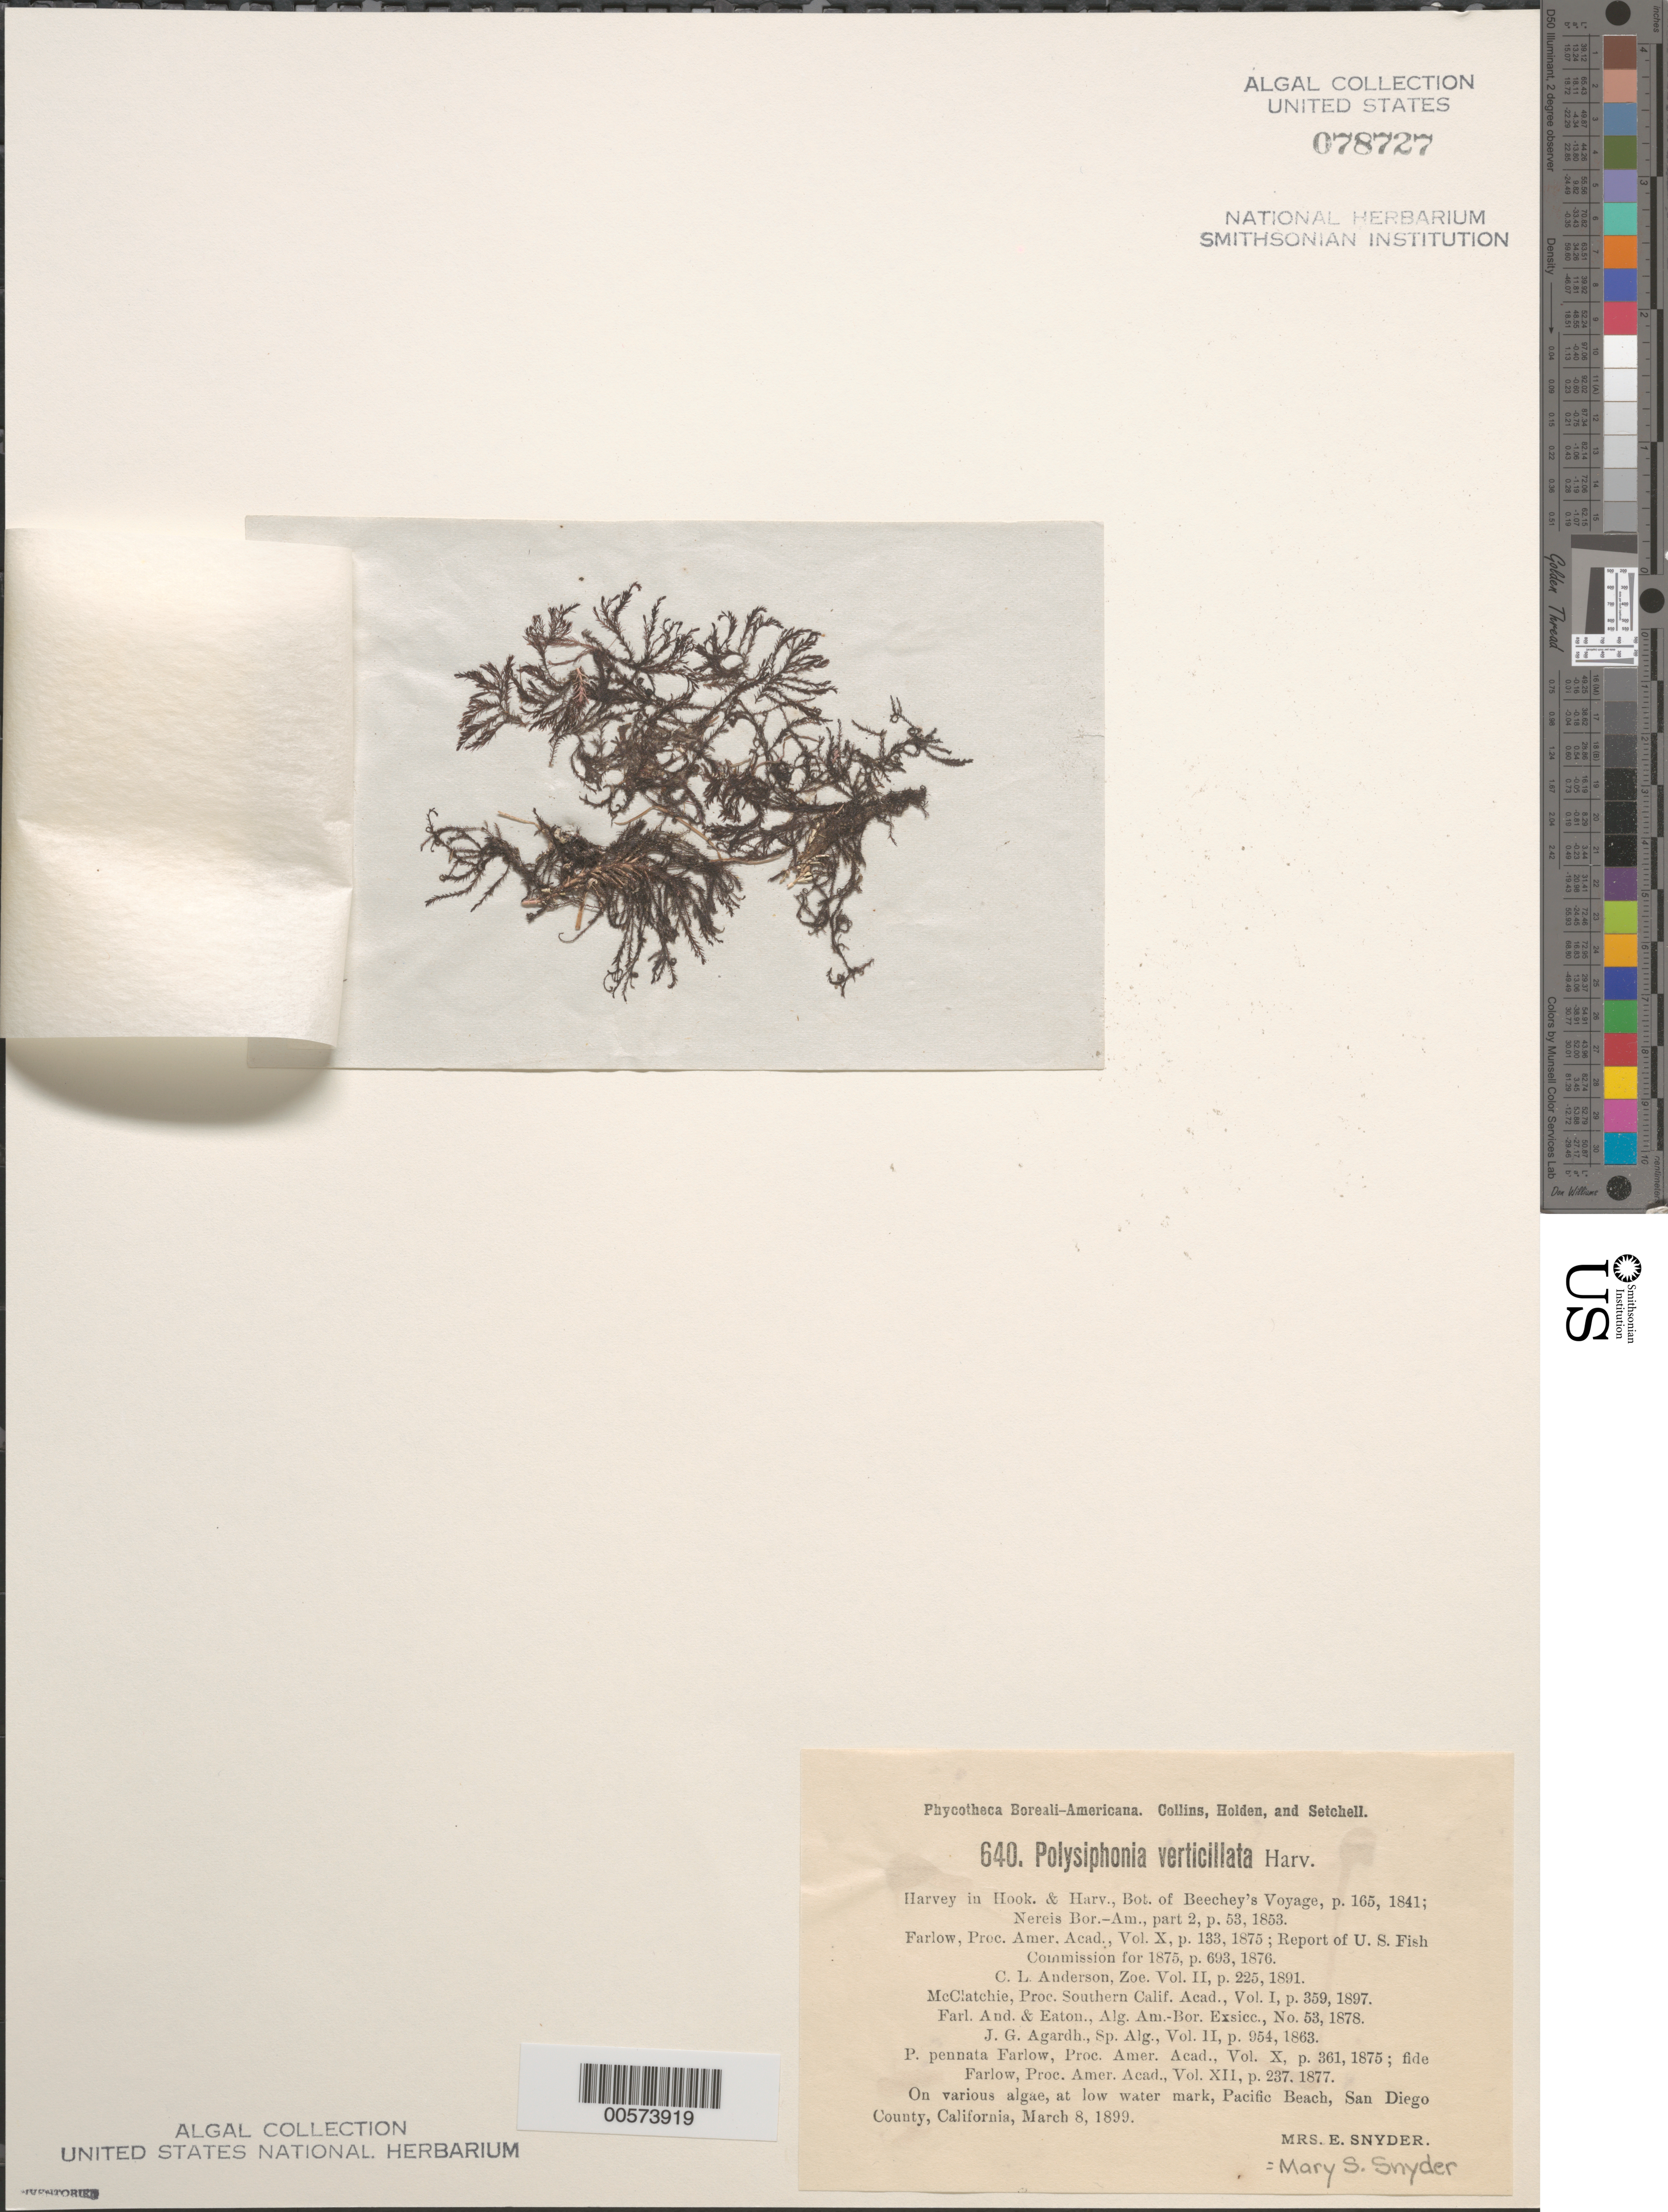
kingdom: Plantae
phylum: Rhodophyta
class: Florideophyceae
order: Ceramiales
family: Rhodomelaceae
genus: Herposiphonia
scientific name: Herposiphonia verticillata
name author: (Harv.) Kylin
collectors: M. Snyder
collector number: PB-A 640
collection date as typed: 08 Mar 1899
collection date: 1899-03-08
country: United States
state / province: California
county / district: San Diego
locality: Pacific Beach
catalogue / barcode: US 78727